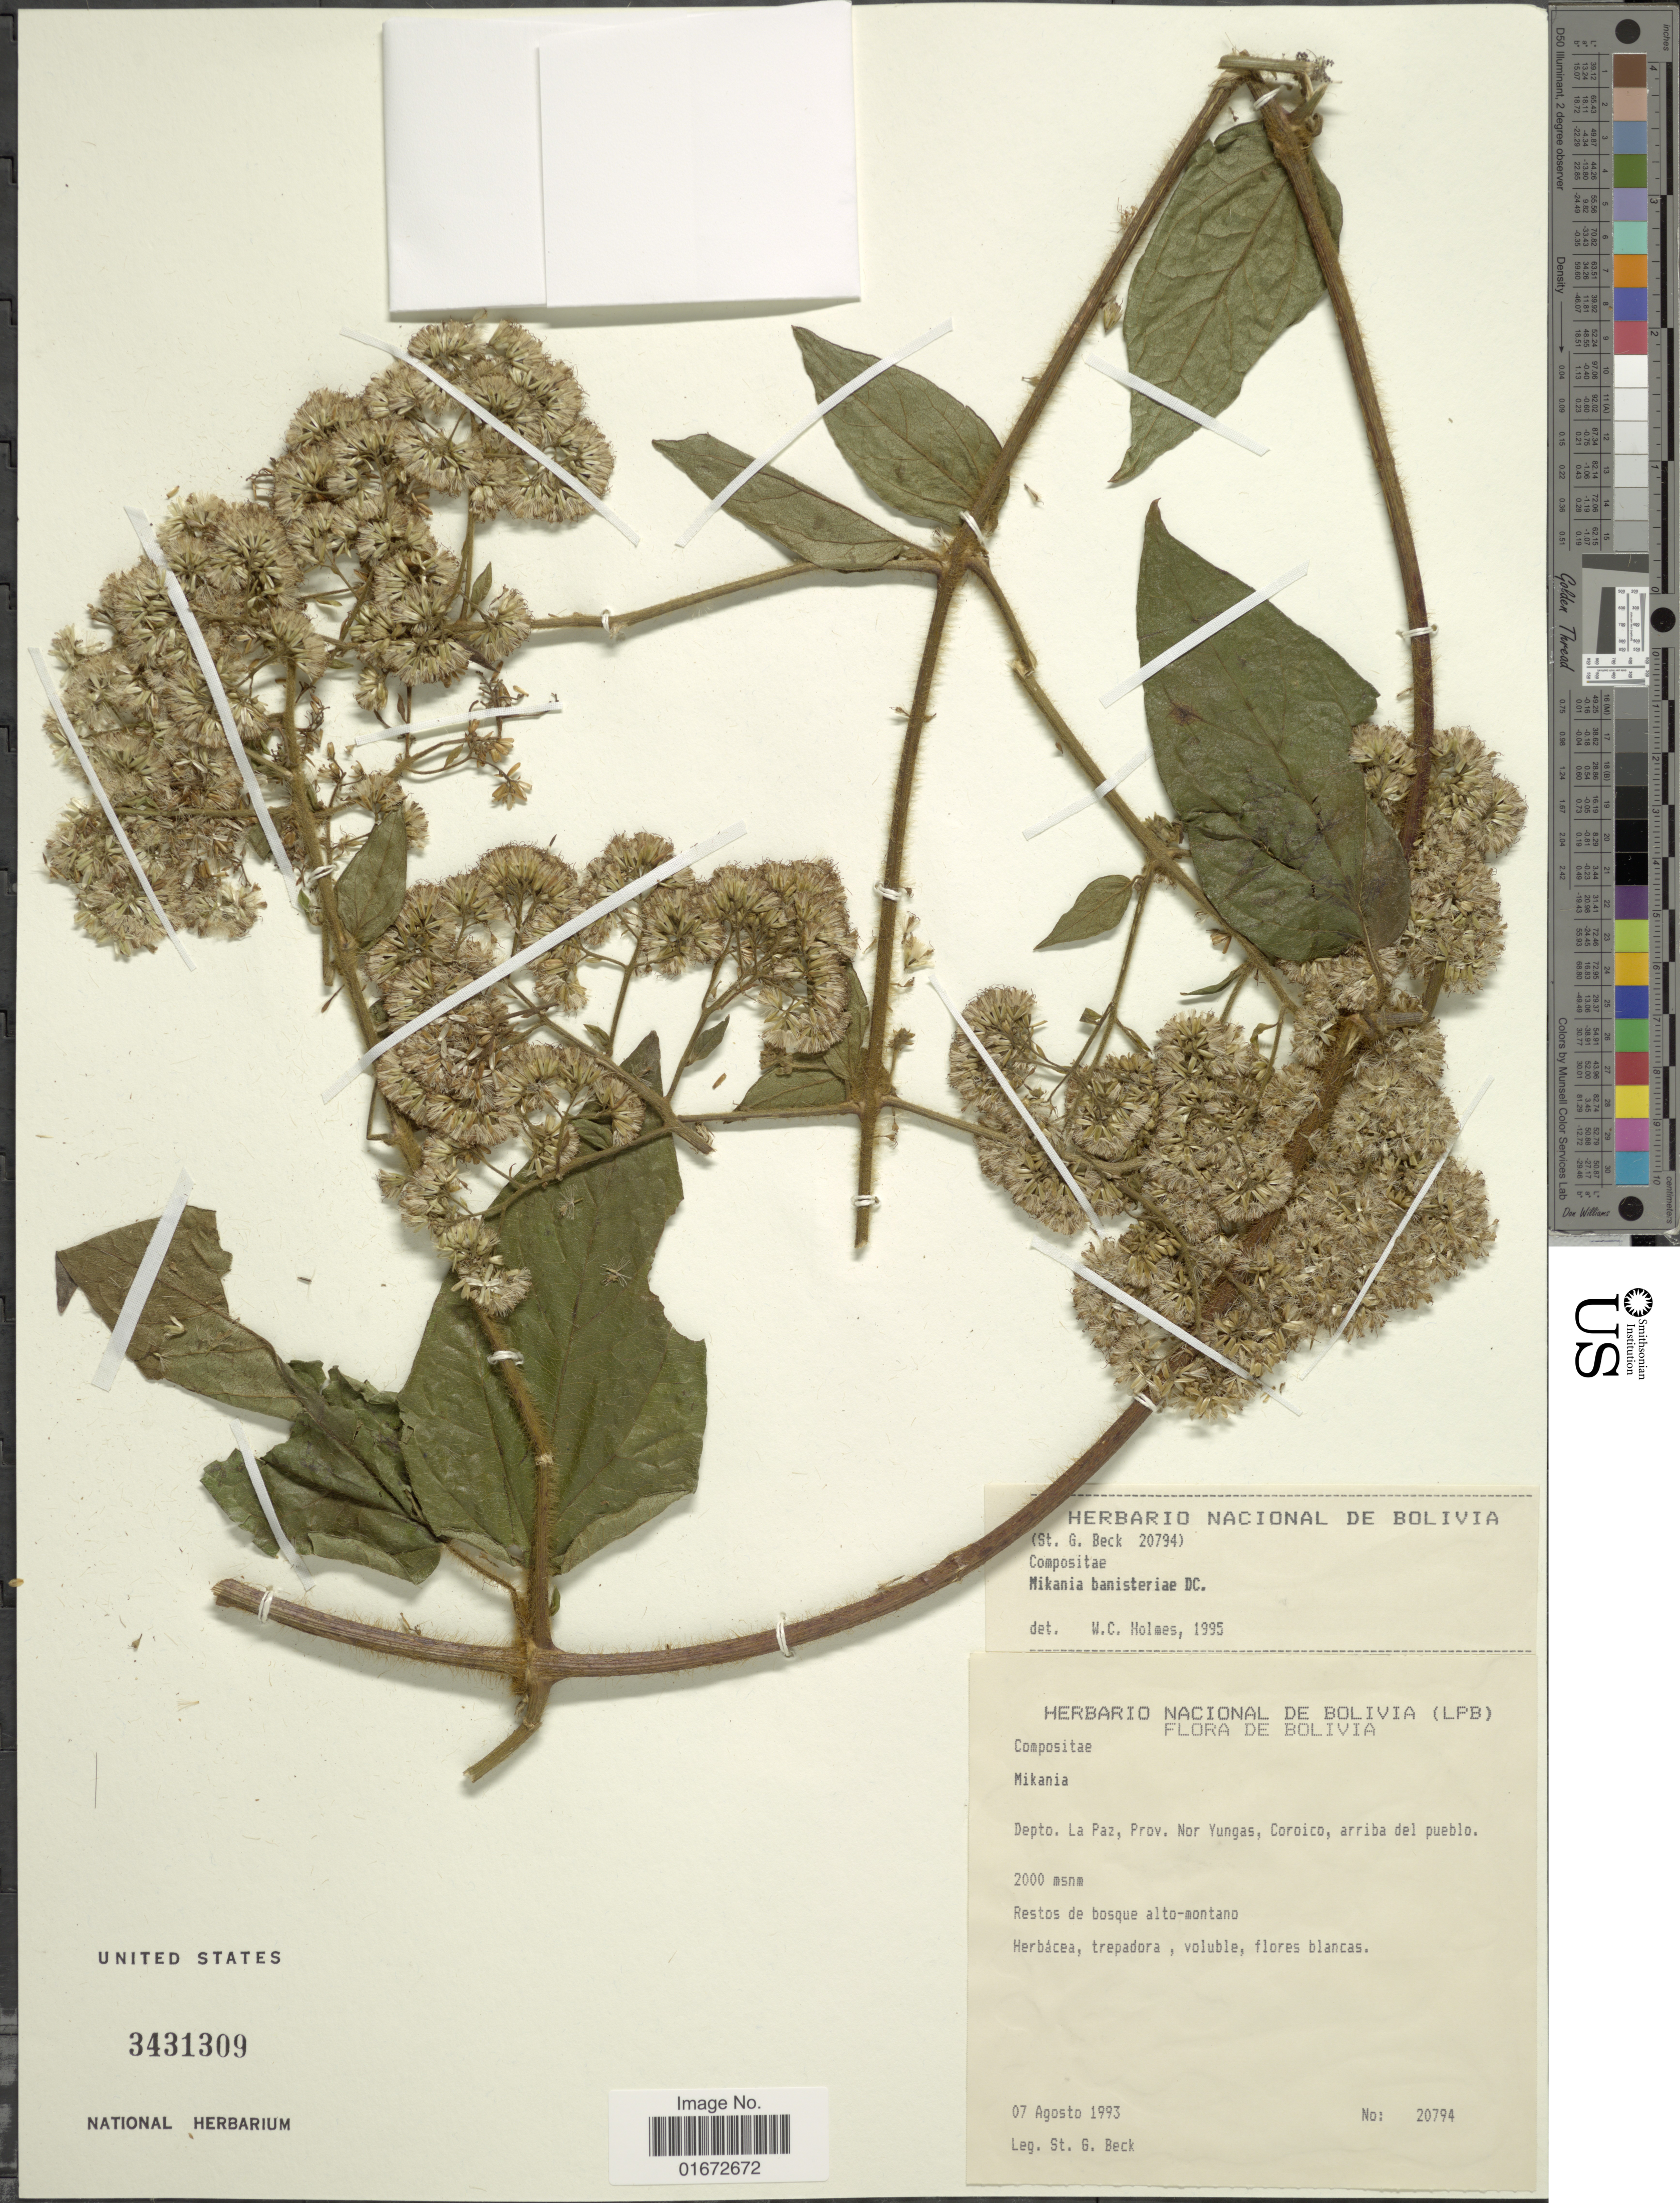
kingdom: Plantae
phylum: Tracheophyta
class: Magnoliopsida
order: Asterales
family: Asteraceae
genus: Mikania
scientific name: Mikania banisteriae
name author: DC.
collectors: S. G. Beck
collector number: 20794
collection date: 1993-08-07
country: Bolivia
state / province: La Paz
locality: Depto. La Paz, Prov. Nor Yungas, COroico, arriba del pueblo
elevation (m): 2000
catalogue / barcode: US 3431309